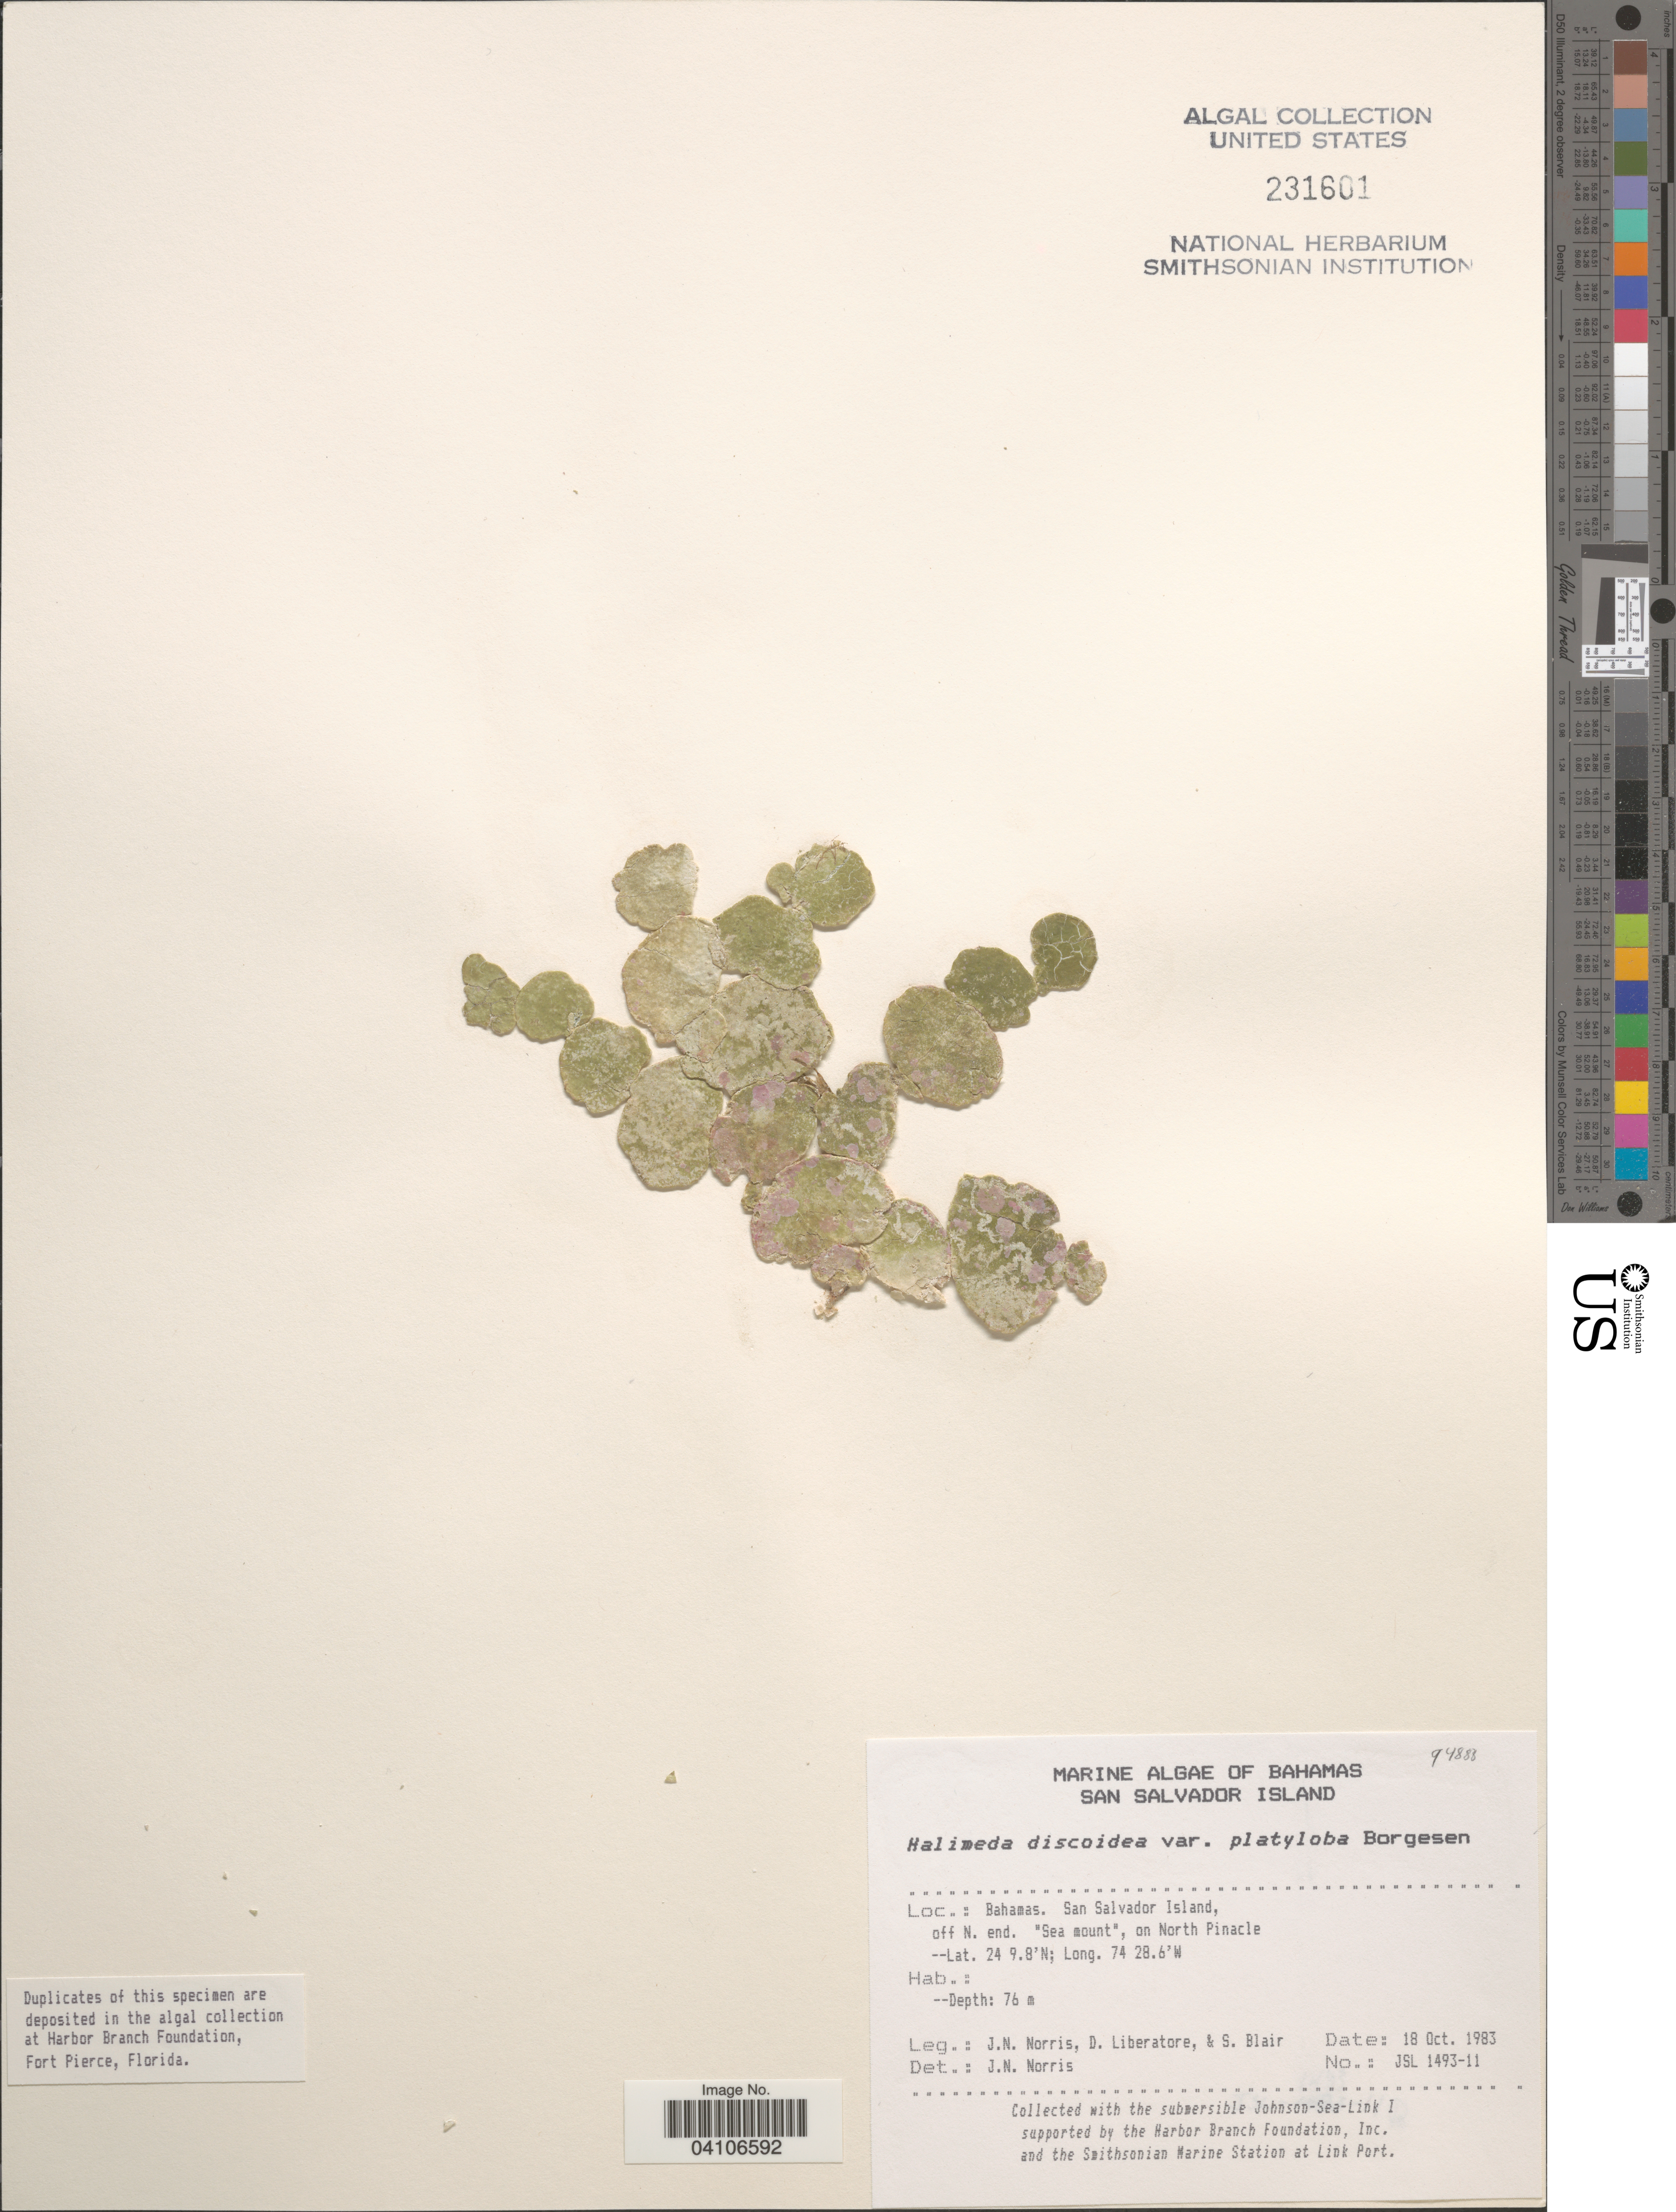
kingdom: Plantae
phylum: Chlorophyta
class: Ulvophyceae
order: Bryopsidales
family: Halimedaceae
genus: Halimeda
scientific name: Halimeda lacrimosa var. globosa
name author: Dawes & Humm ex Dawes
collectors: J. Norris, D. Liberatore & S. M. Blair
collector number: JSL 1493-11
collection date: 1983-10-18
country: Bahamas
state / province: San Salvador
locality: San Salvador Island, off N. end. "Sea mount", on North Pinacle.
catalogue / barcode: US 231601